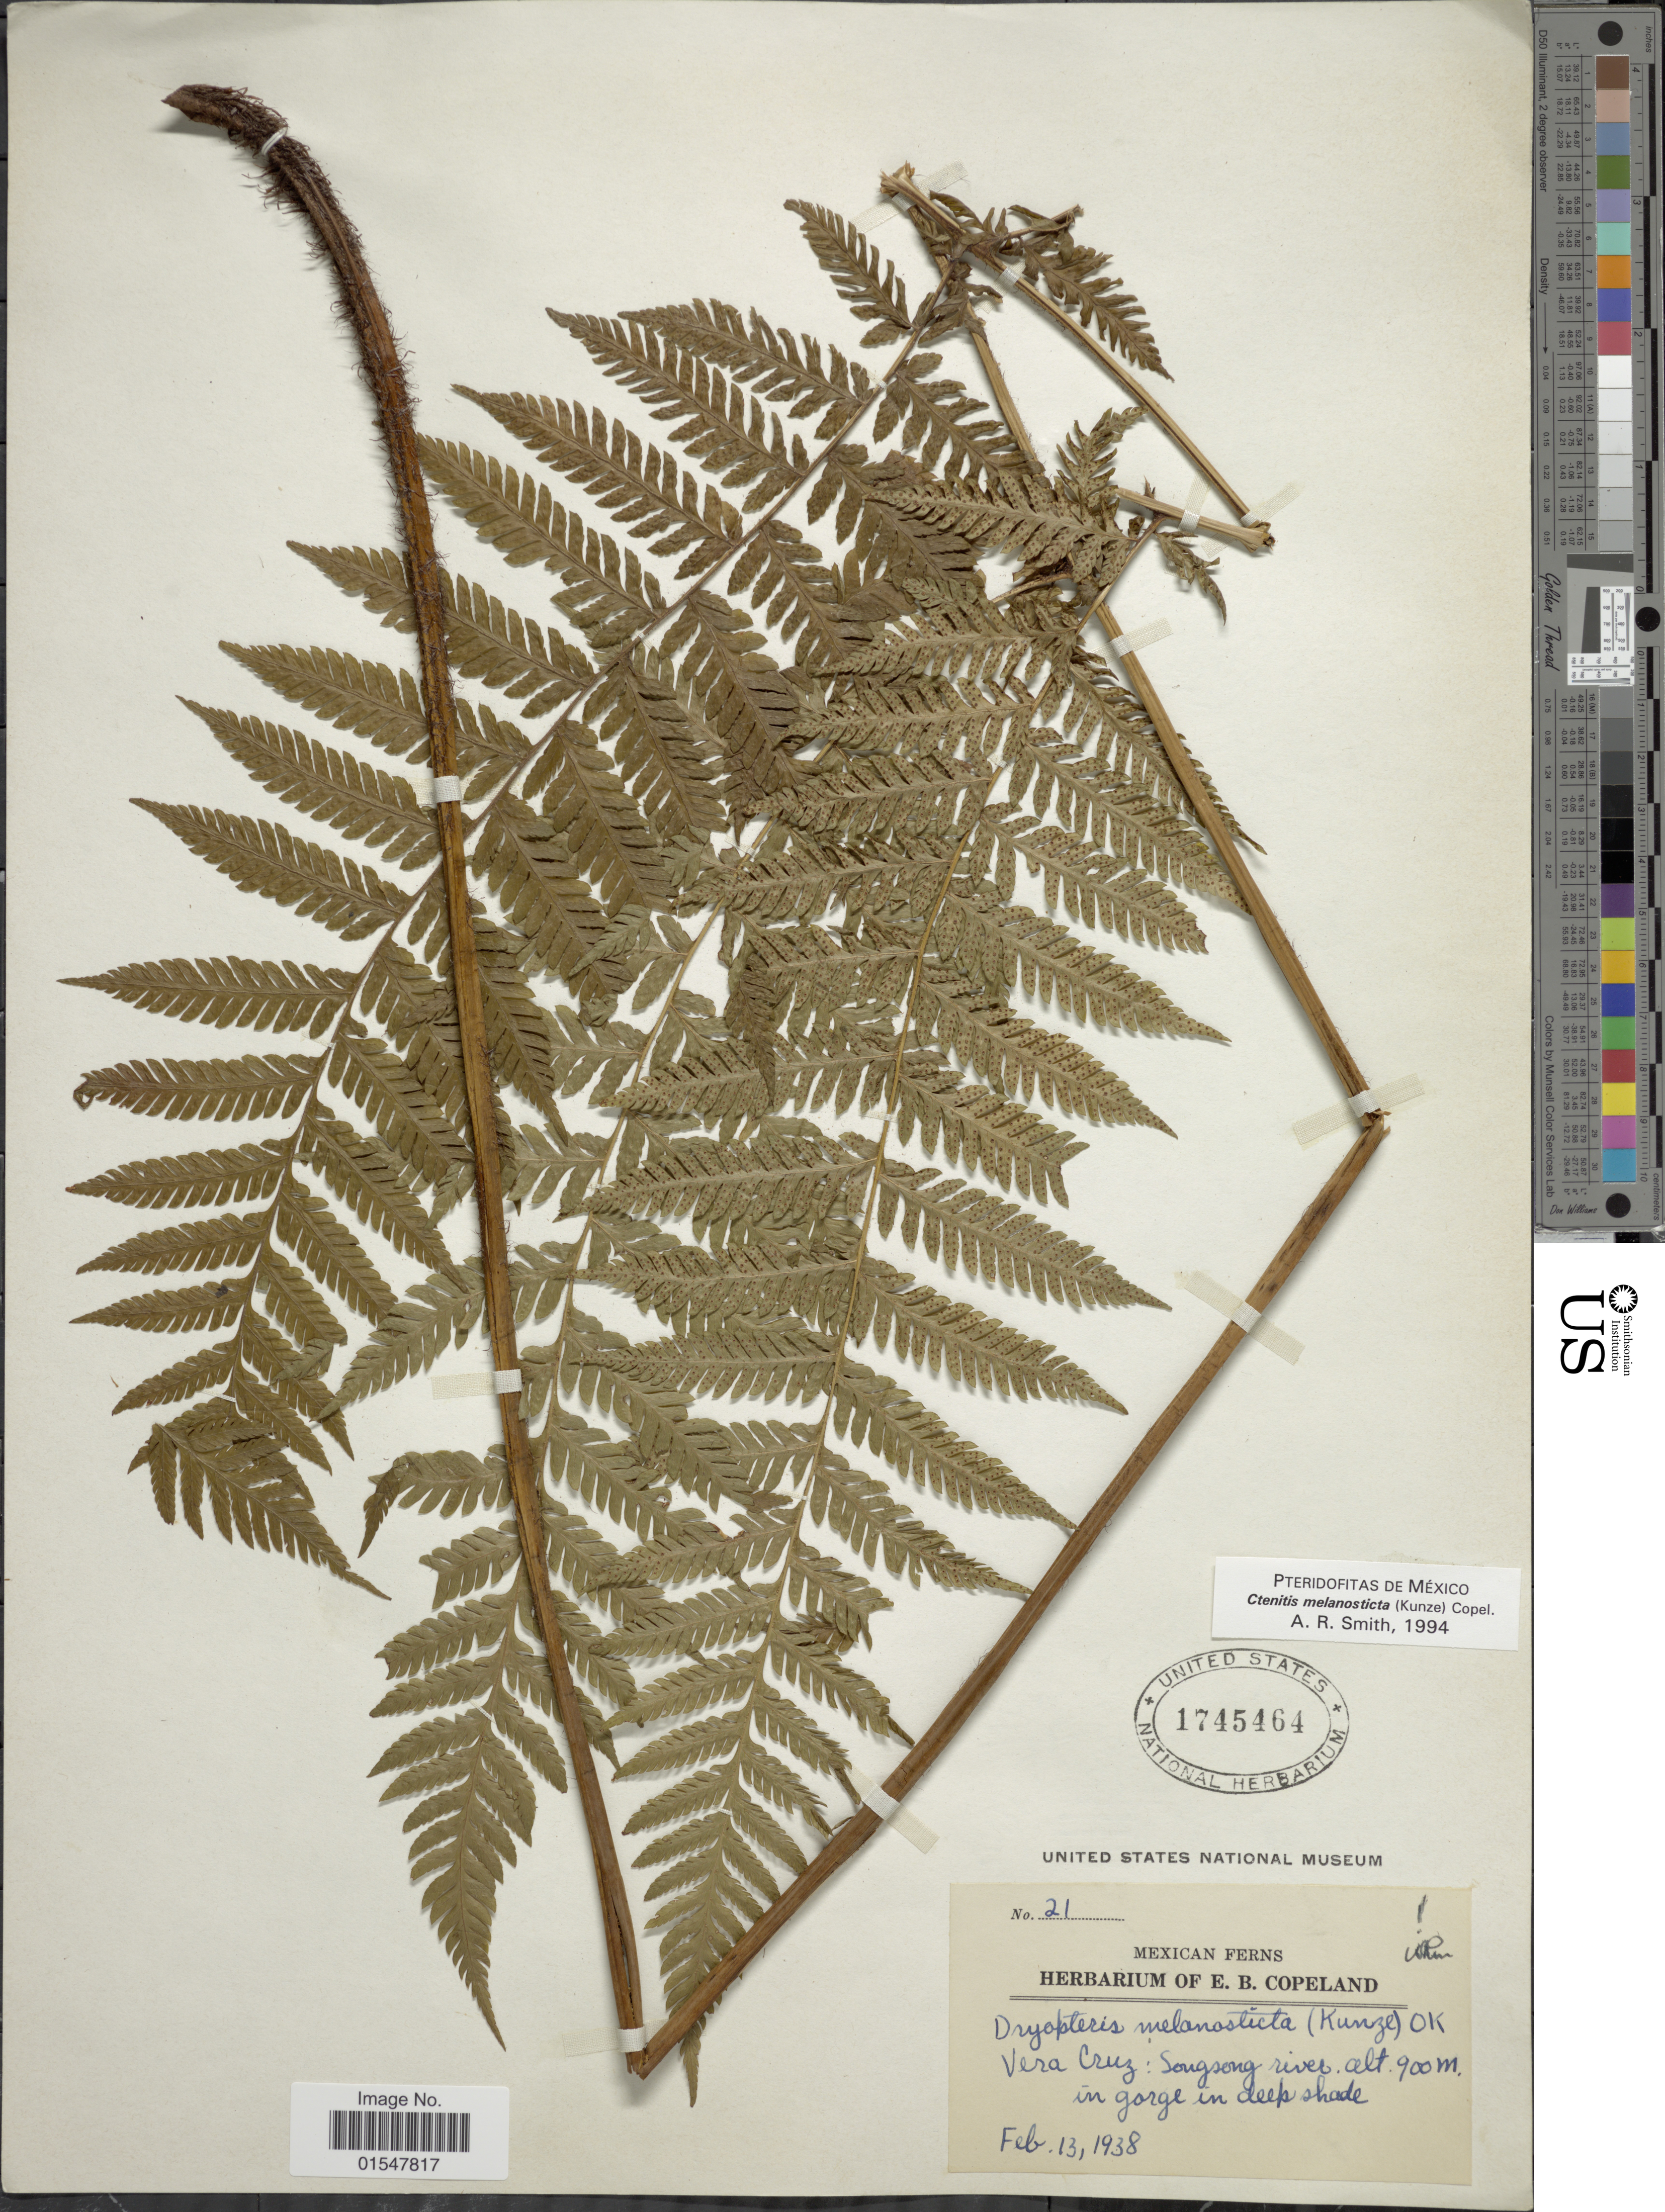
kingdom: Plantae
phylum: Tracheophyta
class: Polypodiopsida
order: Polypodiales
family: Dryopteridaceae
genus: Ctenitis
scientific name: Ctenitis melanosticta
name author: (Kunze) Copel.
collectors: ex herb. E. B. Copeland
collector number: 21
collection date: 1938-02-13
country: Mexico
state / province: Veracruz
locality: Vera Cruz: Songsong river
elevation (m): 900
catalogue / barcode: US 1745464